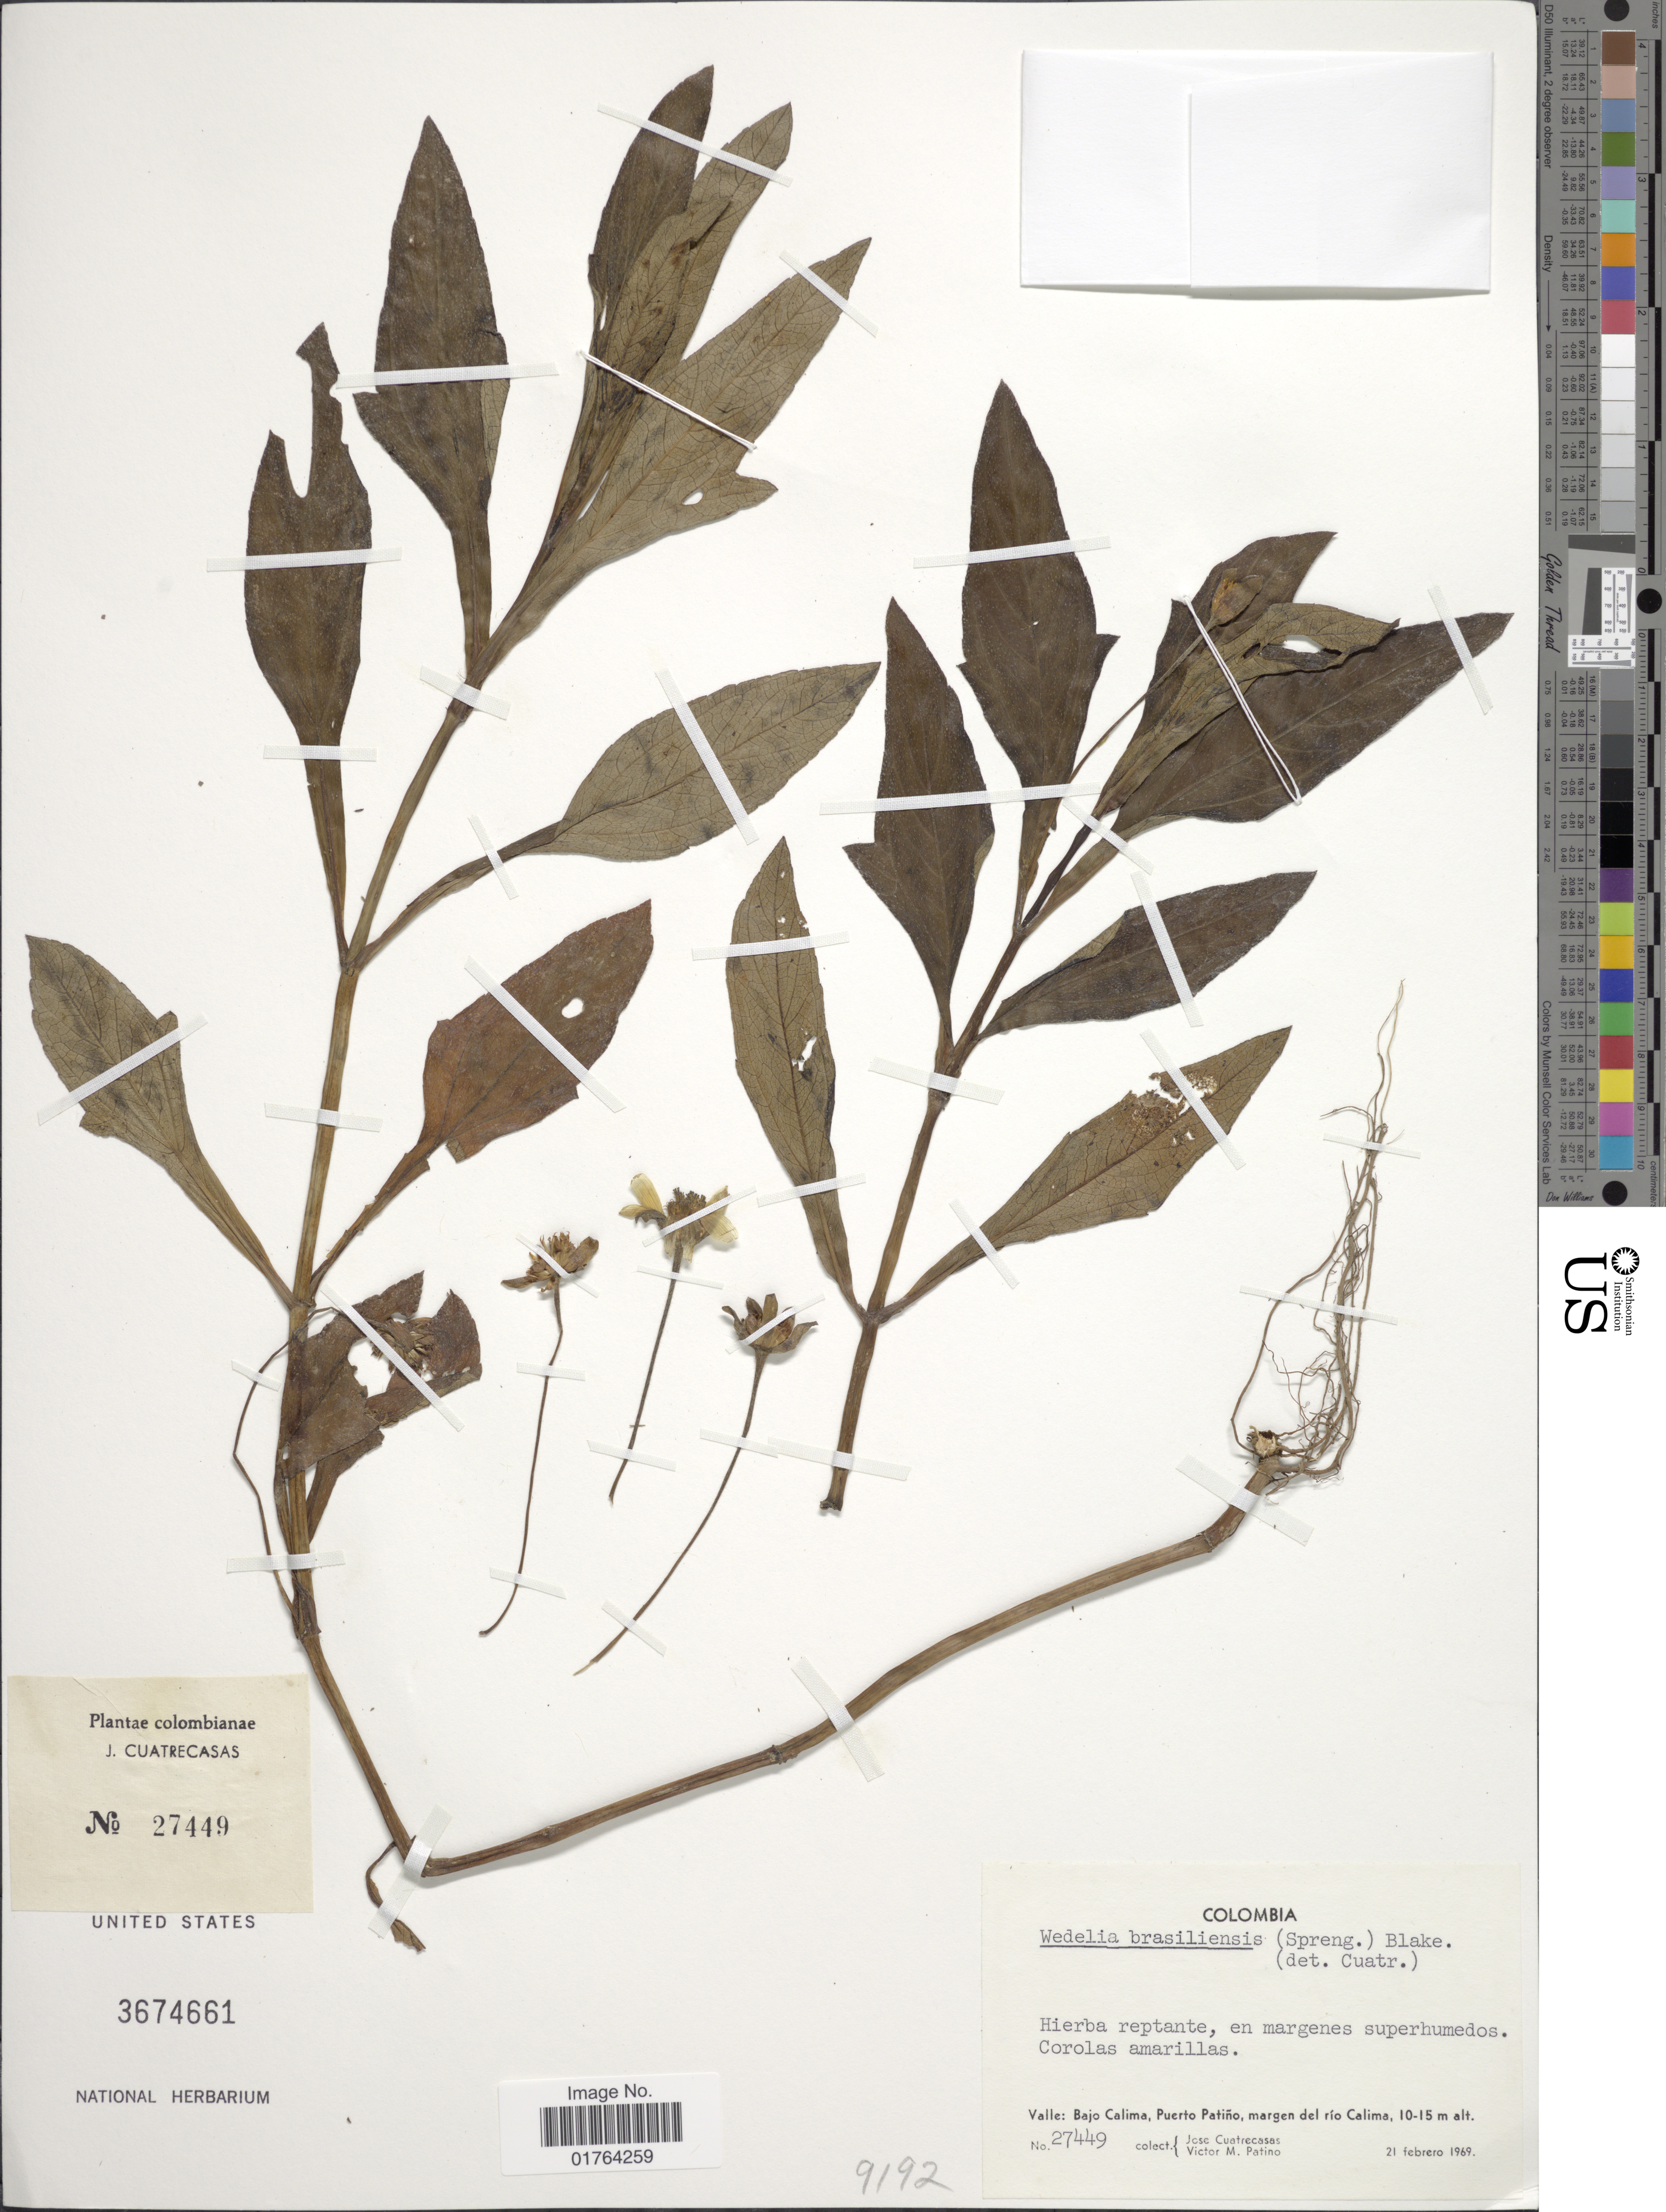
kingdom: Plantae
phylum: Tracheophyta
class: Magnoliopsida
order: Asterales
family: Asteraceae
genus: Sphagneticola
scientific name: Sphagneticola trilobata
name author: (L.) Pruski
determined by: Alves, M.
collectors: J. Cuatrecasas & V. M. Patiño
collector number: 27449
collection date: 1969-02-21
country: Colombia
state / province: Valle del Cauca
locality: Valle: Bejo Calima, Puerto Patino, margen del rio Calima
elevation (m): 10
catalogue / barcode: US 3674661